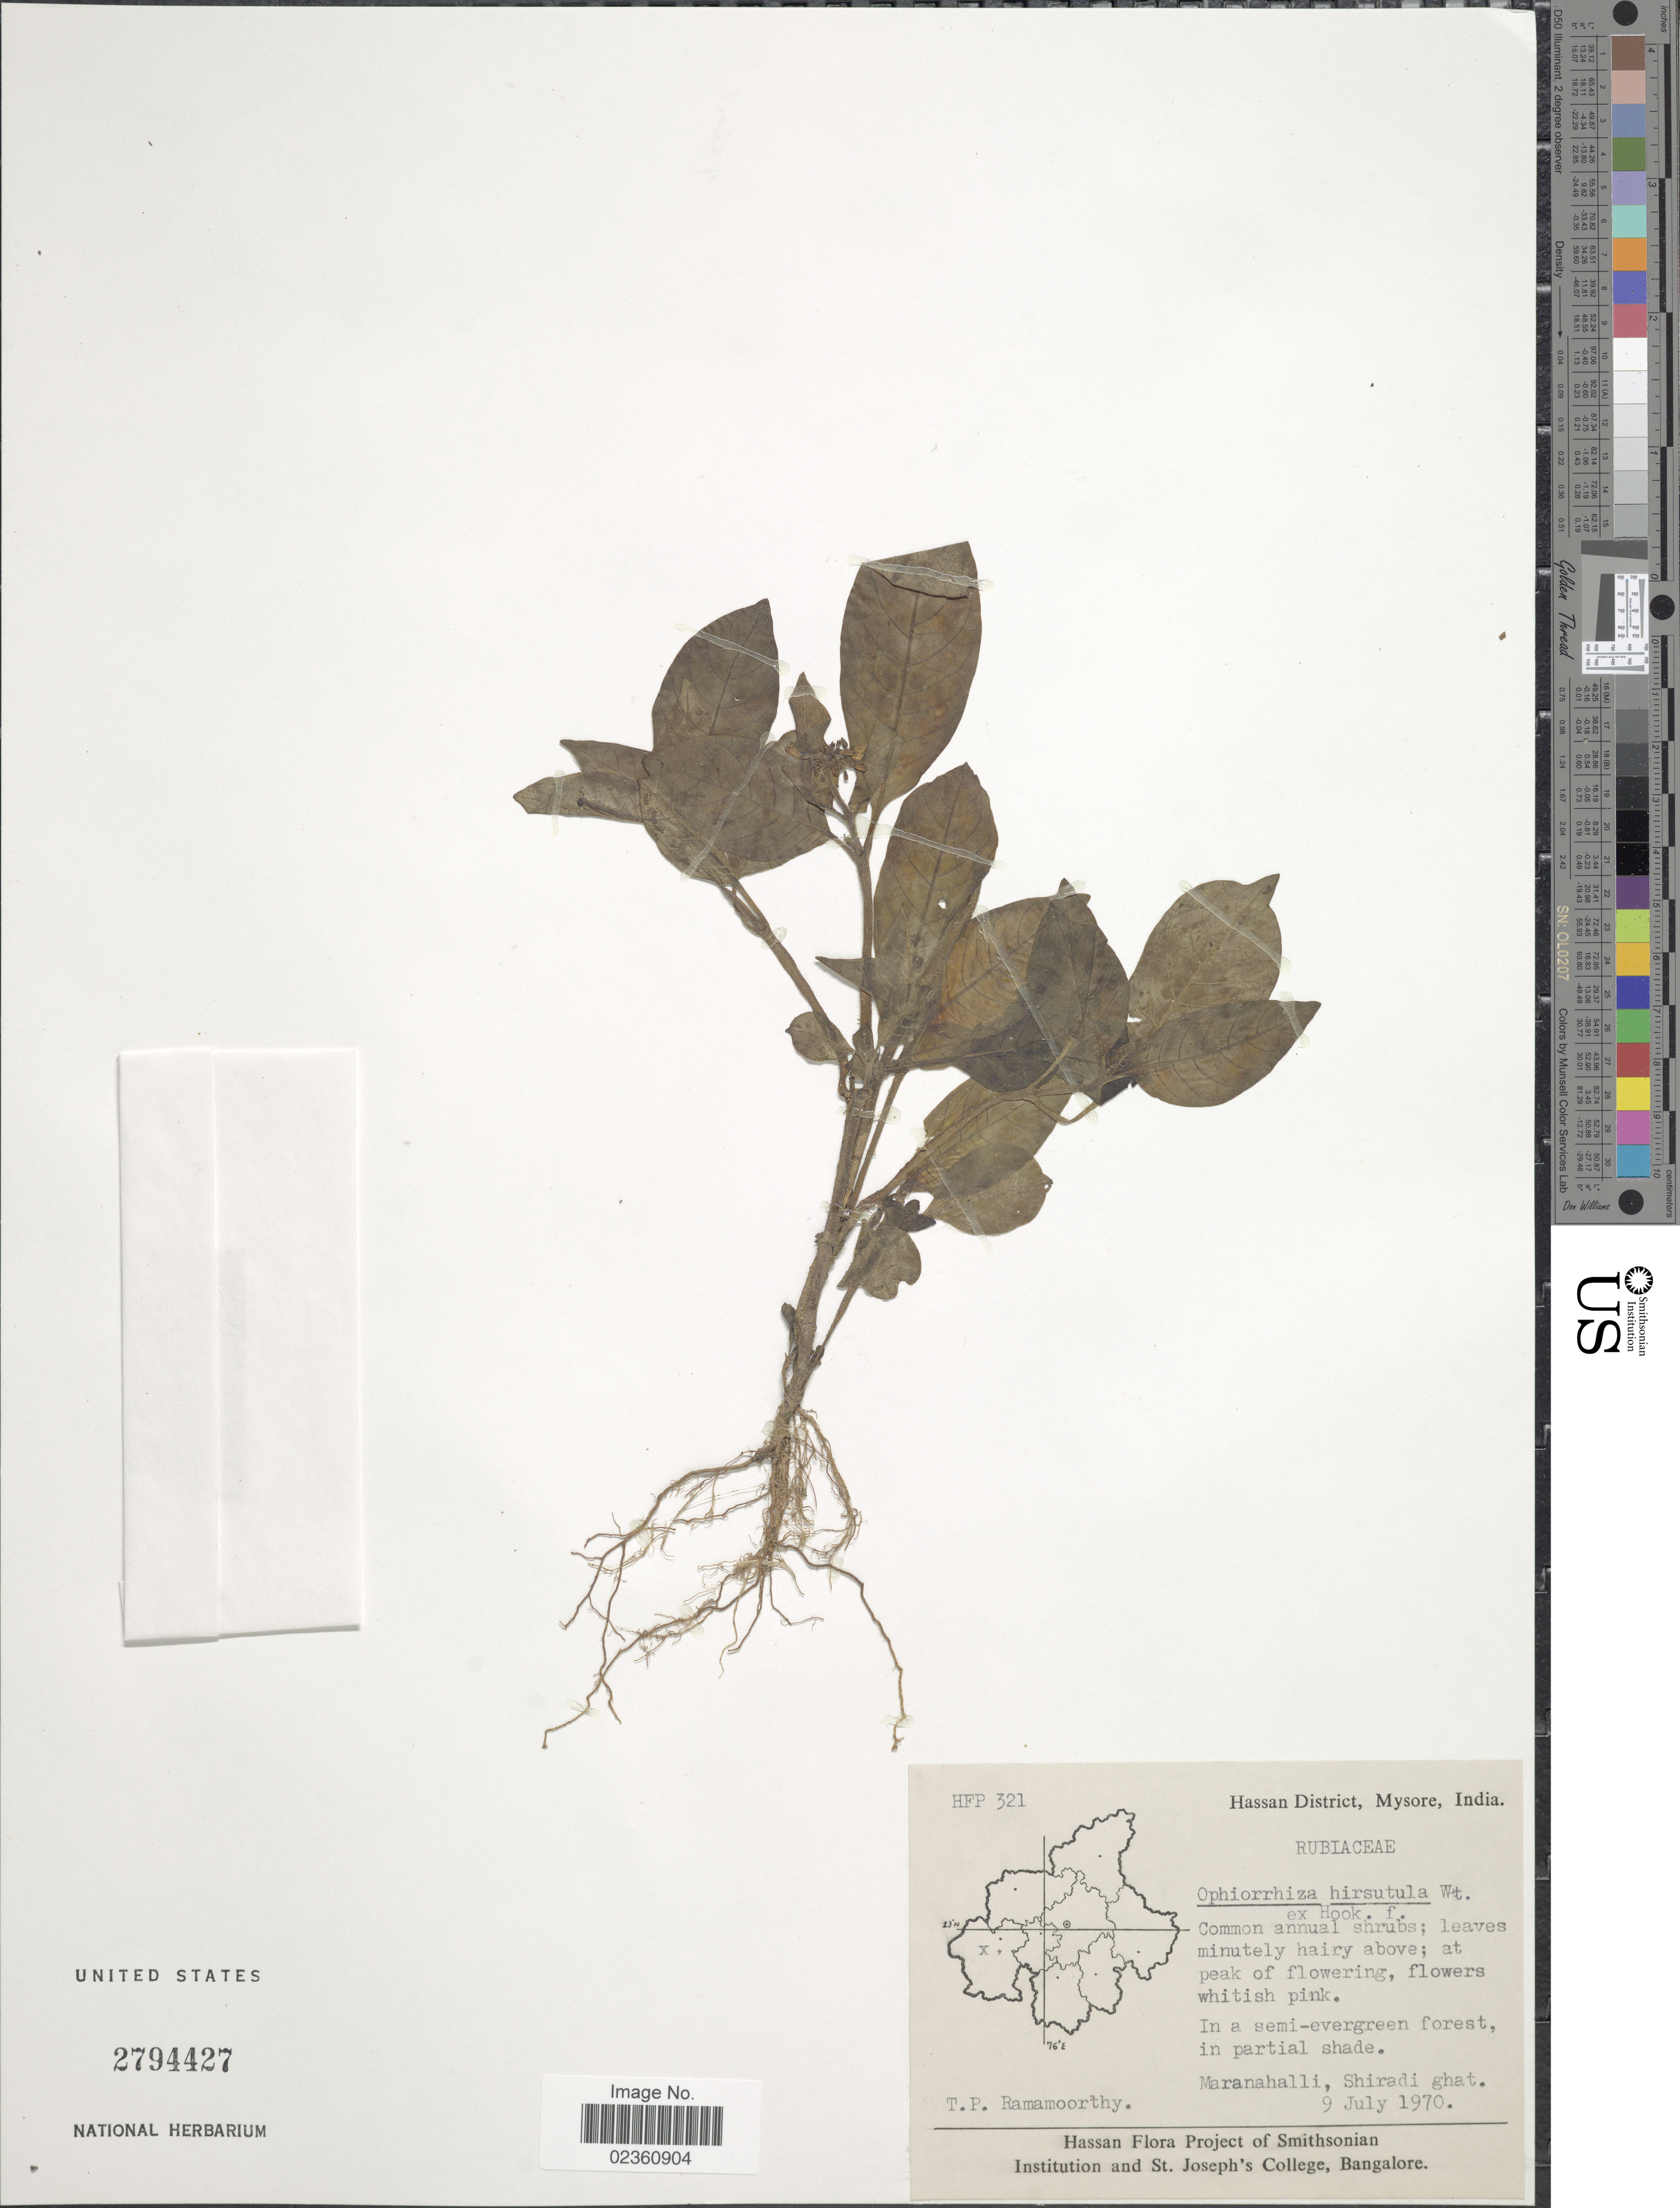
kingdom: Plantae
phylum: Tracheophyta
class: Magnoliopsida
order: Gentianales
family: Rubiaceae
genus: Ophiorrhiza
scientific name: Ophiorrhiza hirsutula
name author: Wight ex Hook. f.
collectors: T. P. Ramamoorthy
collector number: HFP 321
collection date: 1970-07-09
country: India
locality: Hassan District, Mysore, In a semi-evergeen forest, in partial shade, Maranahalli, Shiradi ghat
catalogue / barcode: US 2794427